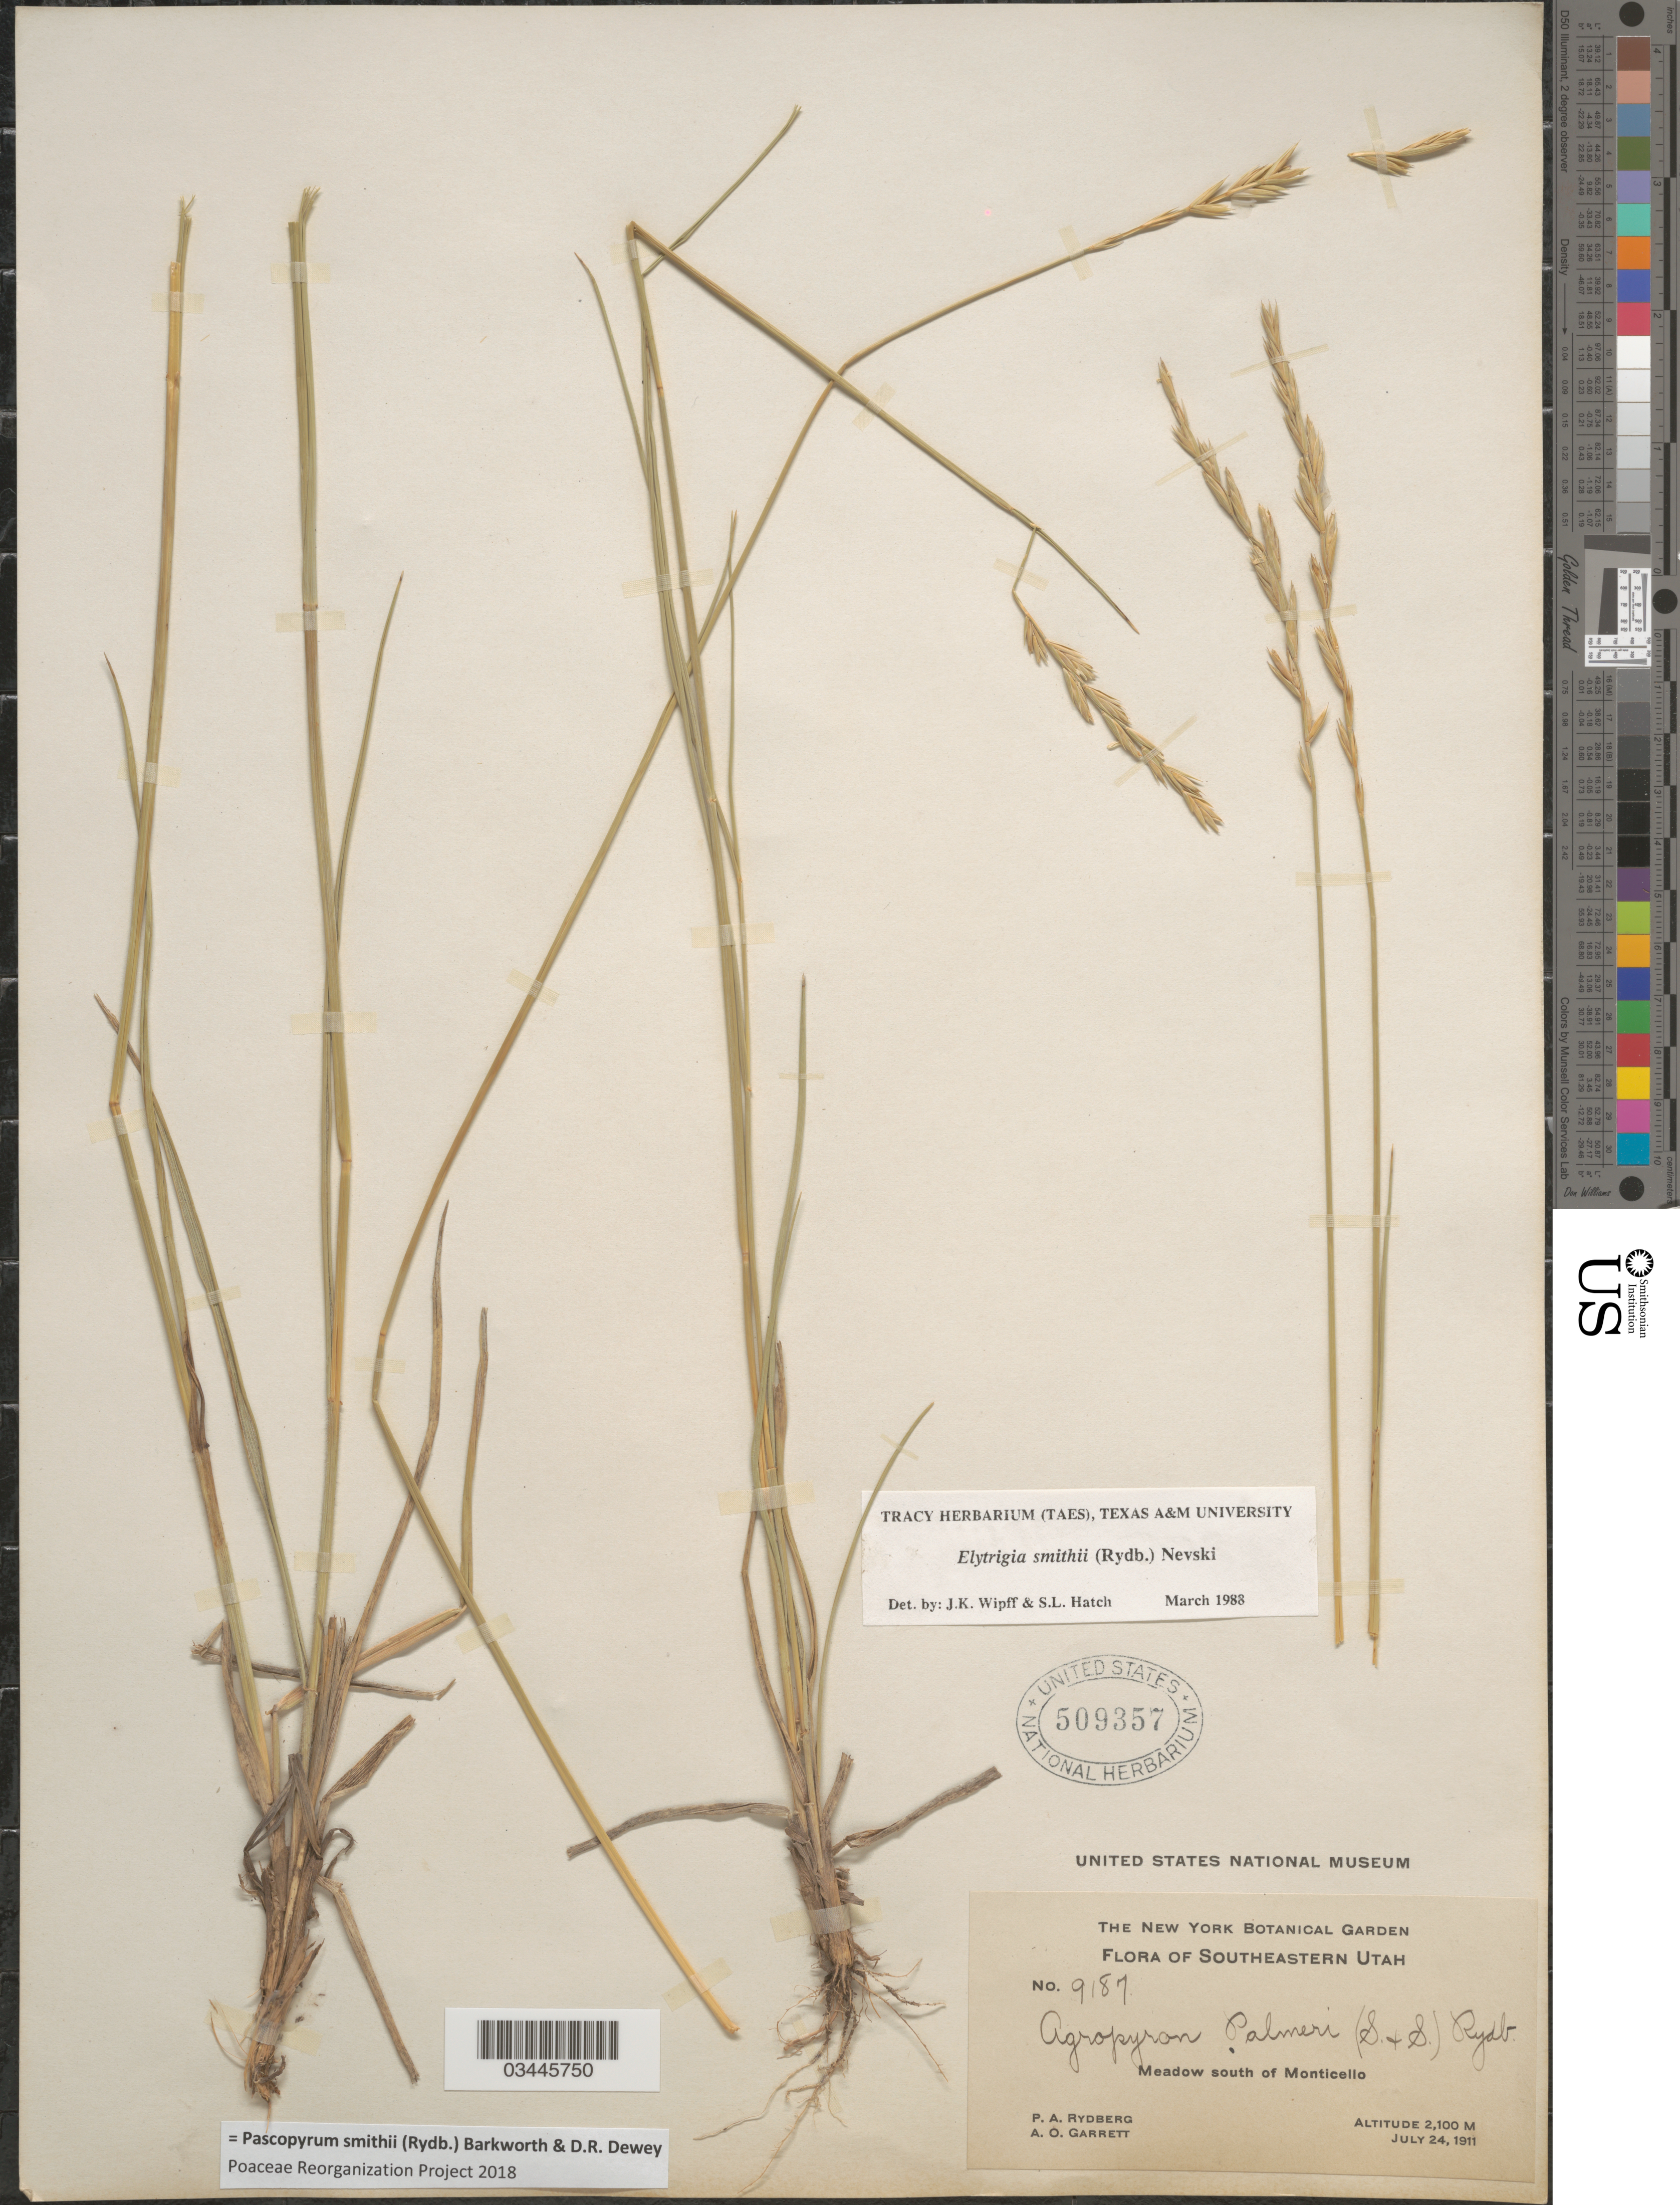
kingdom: Plantae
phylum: Tracheophyta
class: Liliopsida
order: Poales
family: Poaceae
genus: Pascopyrum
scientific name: Pascopyrum smithii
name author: (Rydb.) Barkworth & Dewey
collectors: P. A. Rydberg & A. O. Garrett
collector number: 9187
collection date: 1911-07-24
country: United States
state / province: Utah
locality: Southeastern Utah. Meadow south of Monticello.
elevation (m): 2100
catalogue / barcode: US 509357